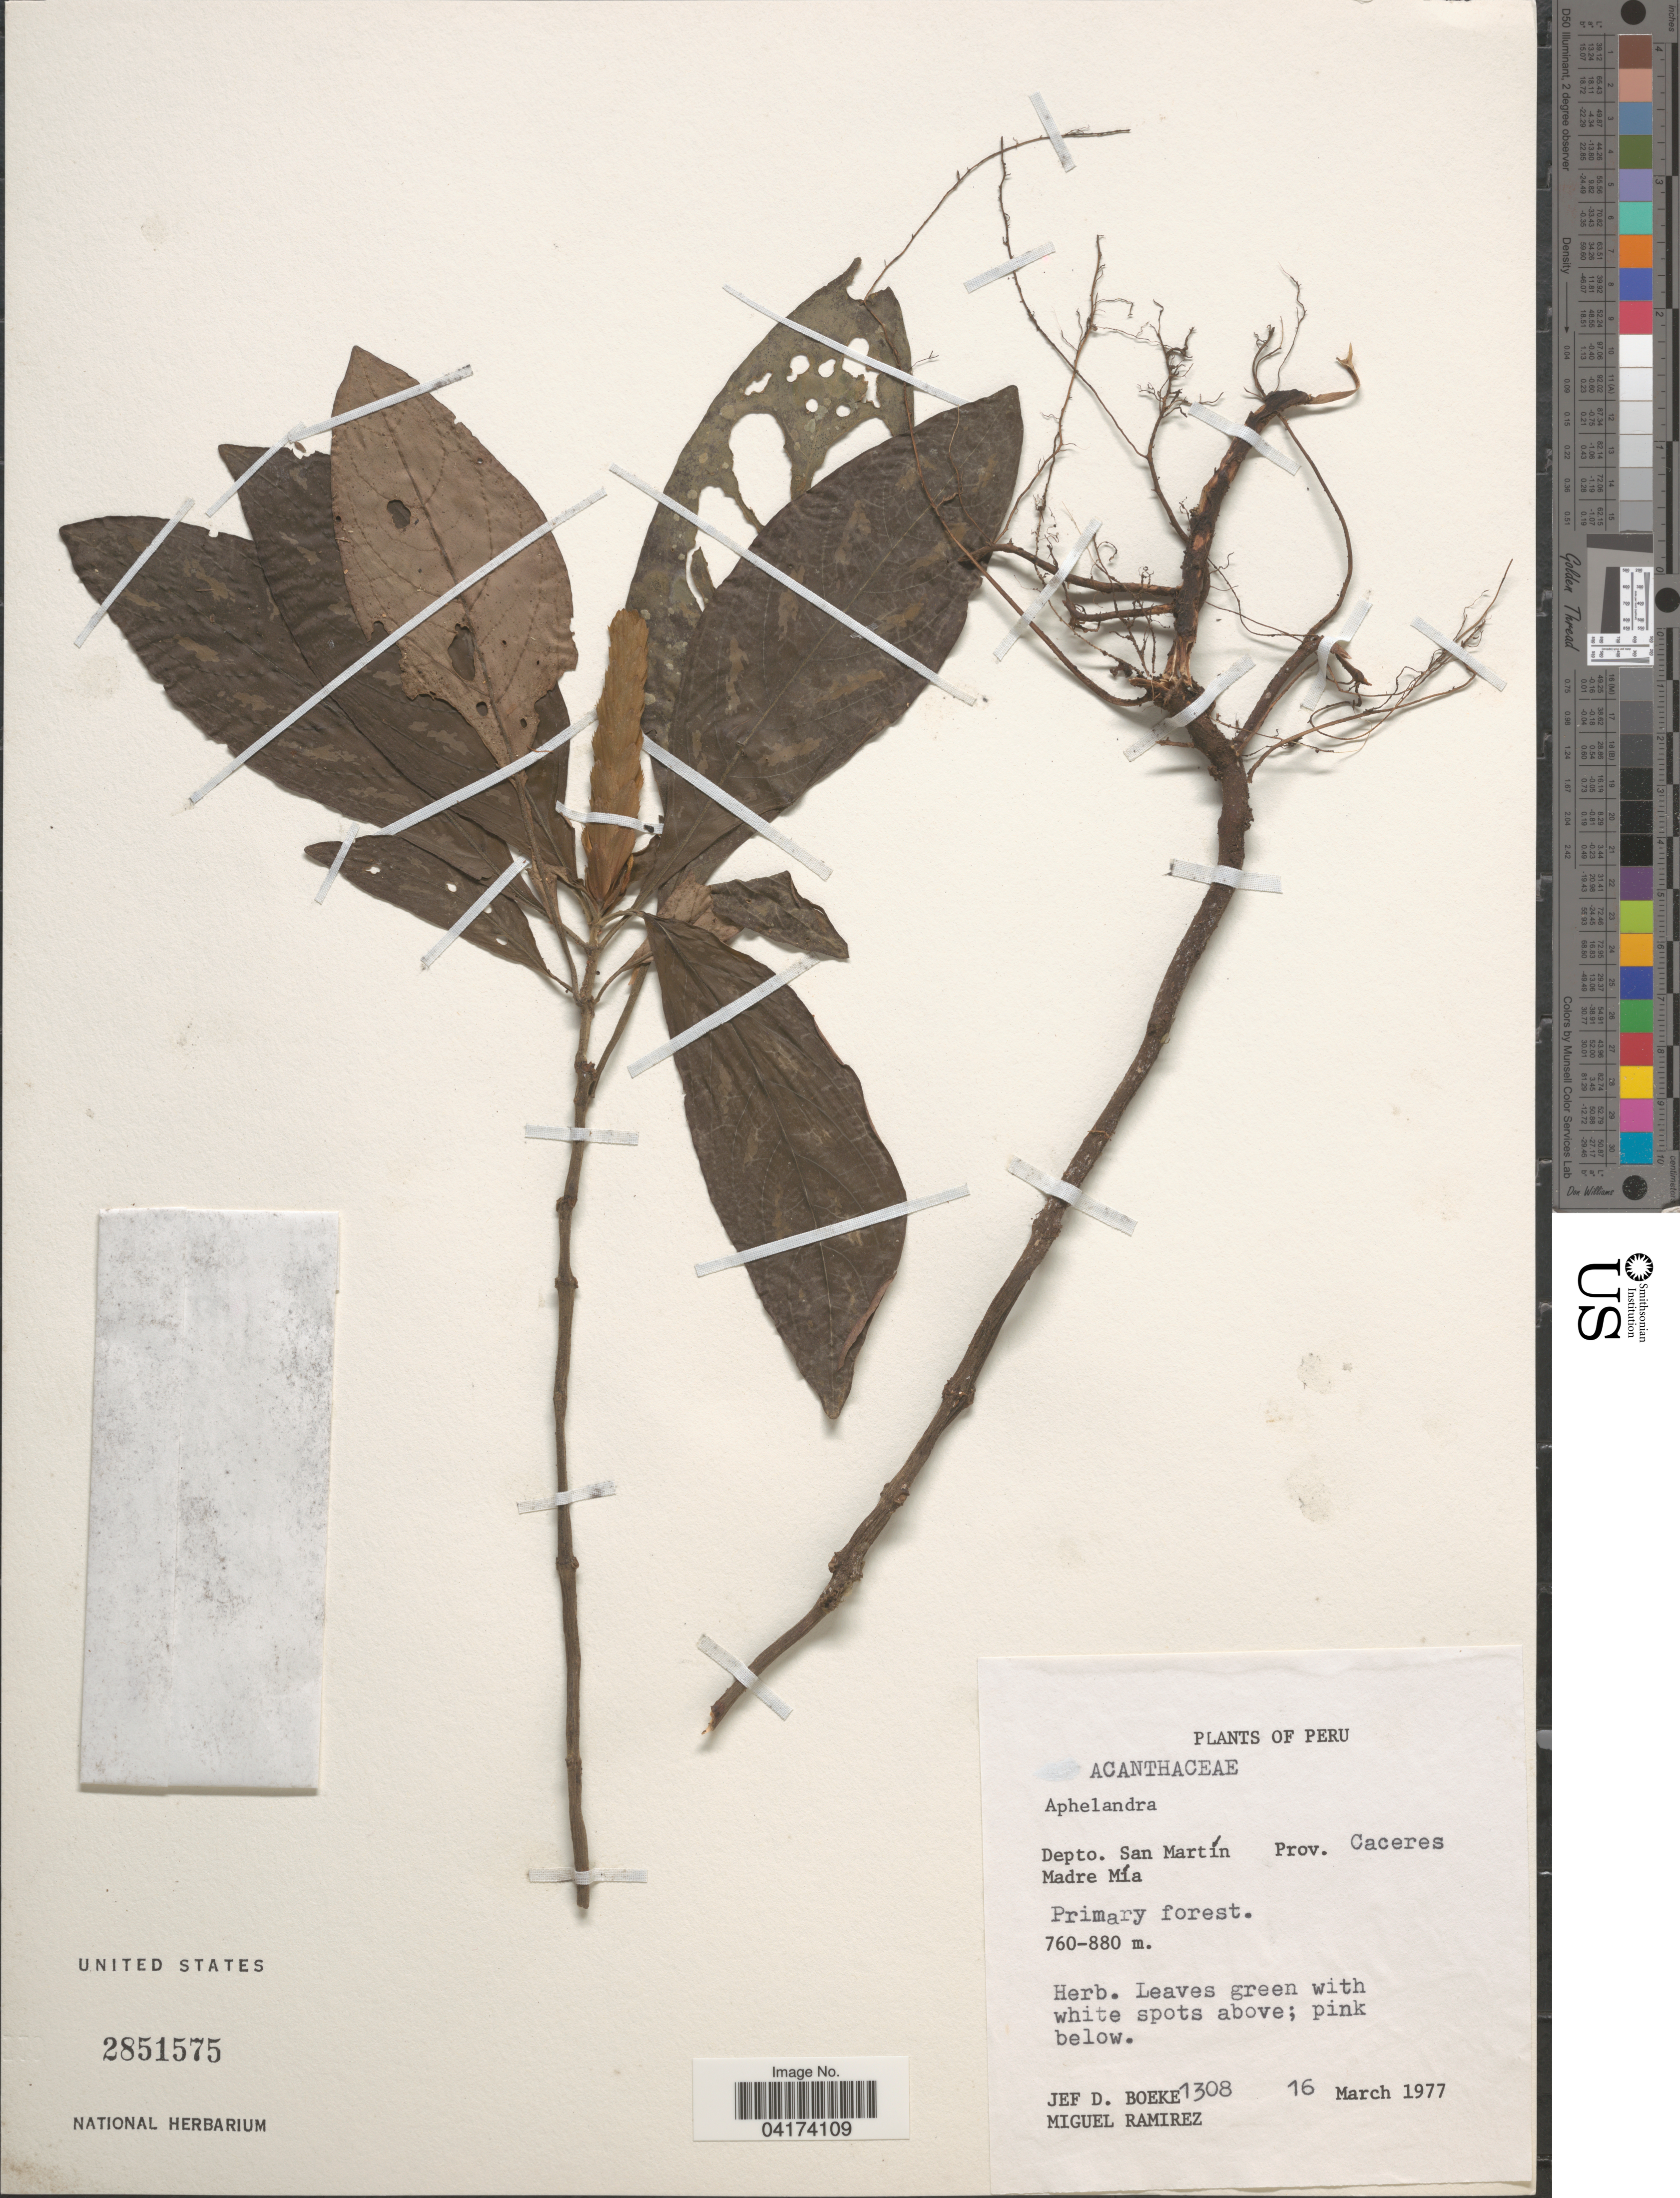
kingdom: Plantae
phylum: Tracheophyta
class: Magnoliopsida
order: Lamiales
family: Acanthaceae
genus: Aphelandra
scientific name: Aphelandra sp.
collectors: J. Boeke & M. Ramirez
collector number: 1308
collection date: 1977-03-16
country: Peru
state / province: San Martin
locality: Depto. San Martín. Prov. Caceres. Madre Mía.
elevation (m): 760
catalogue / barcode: US 2851575